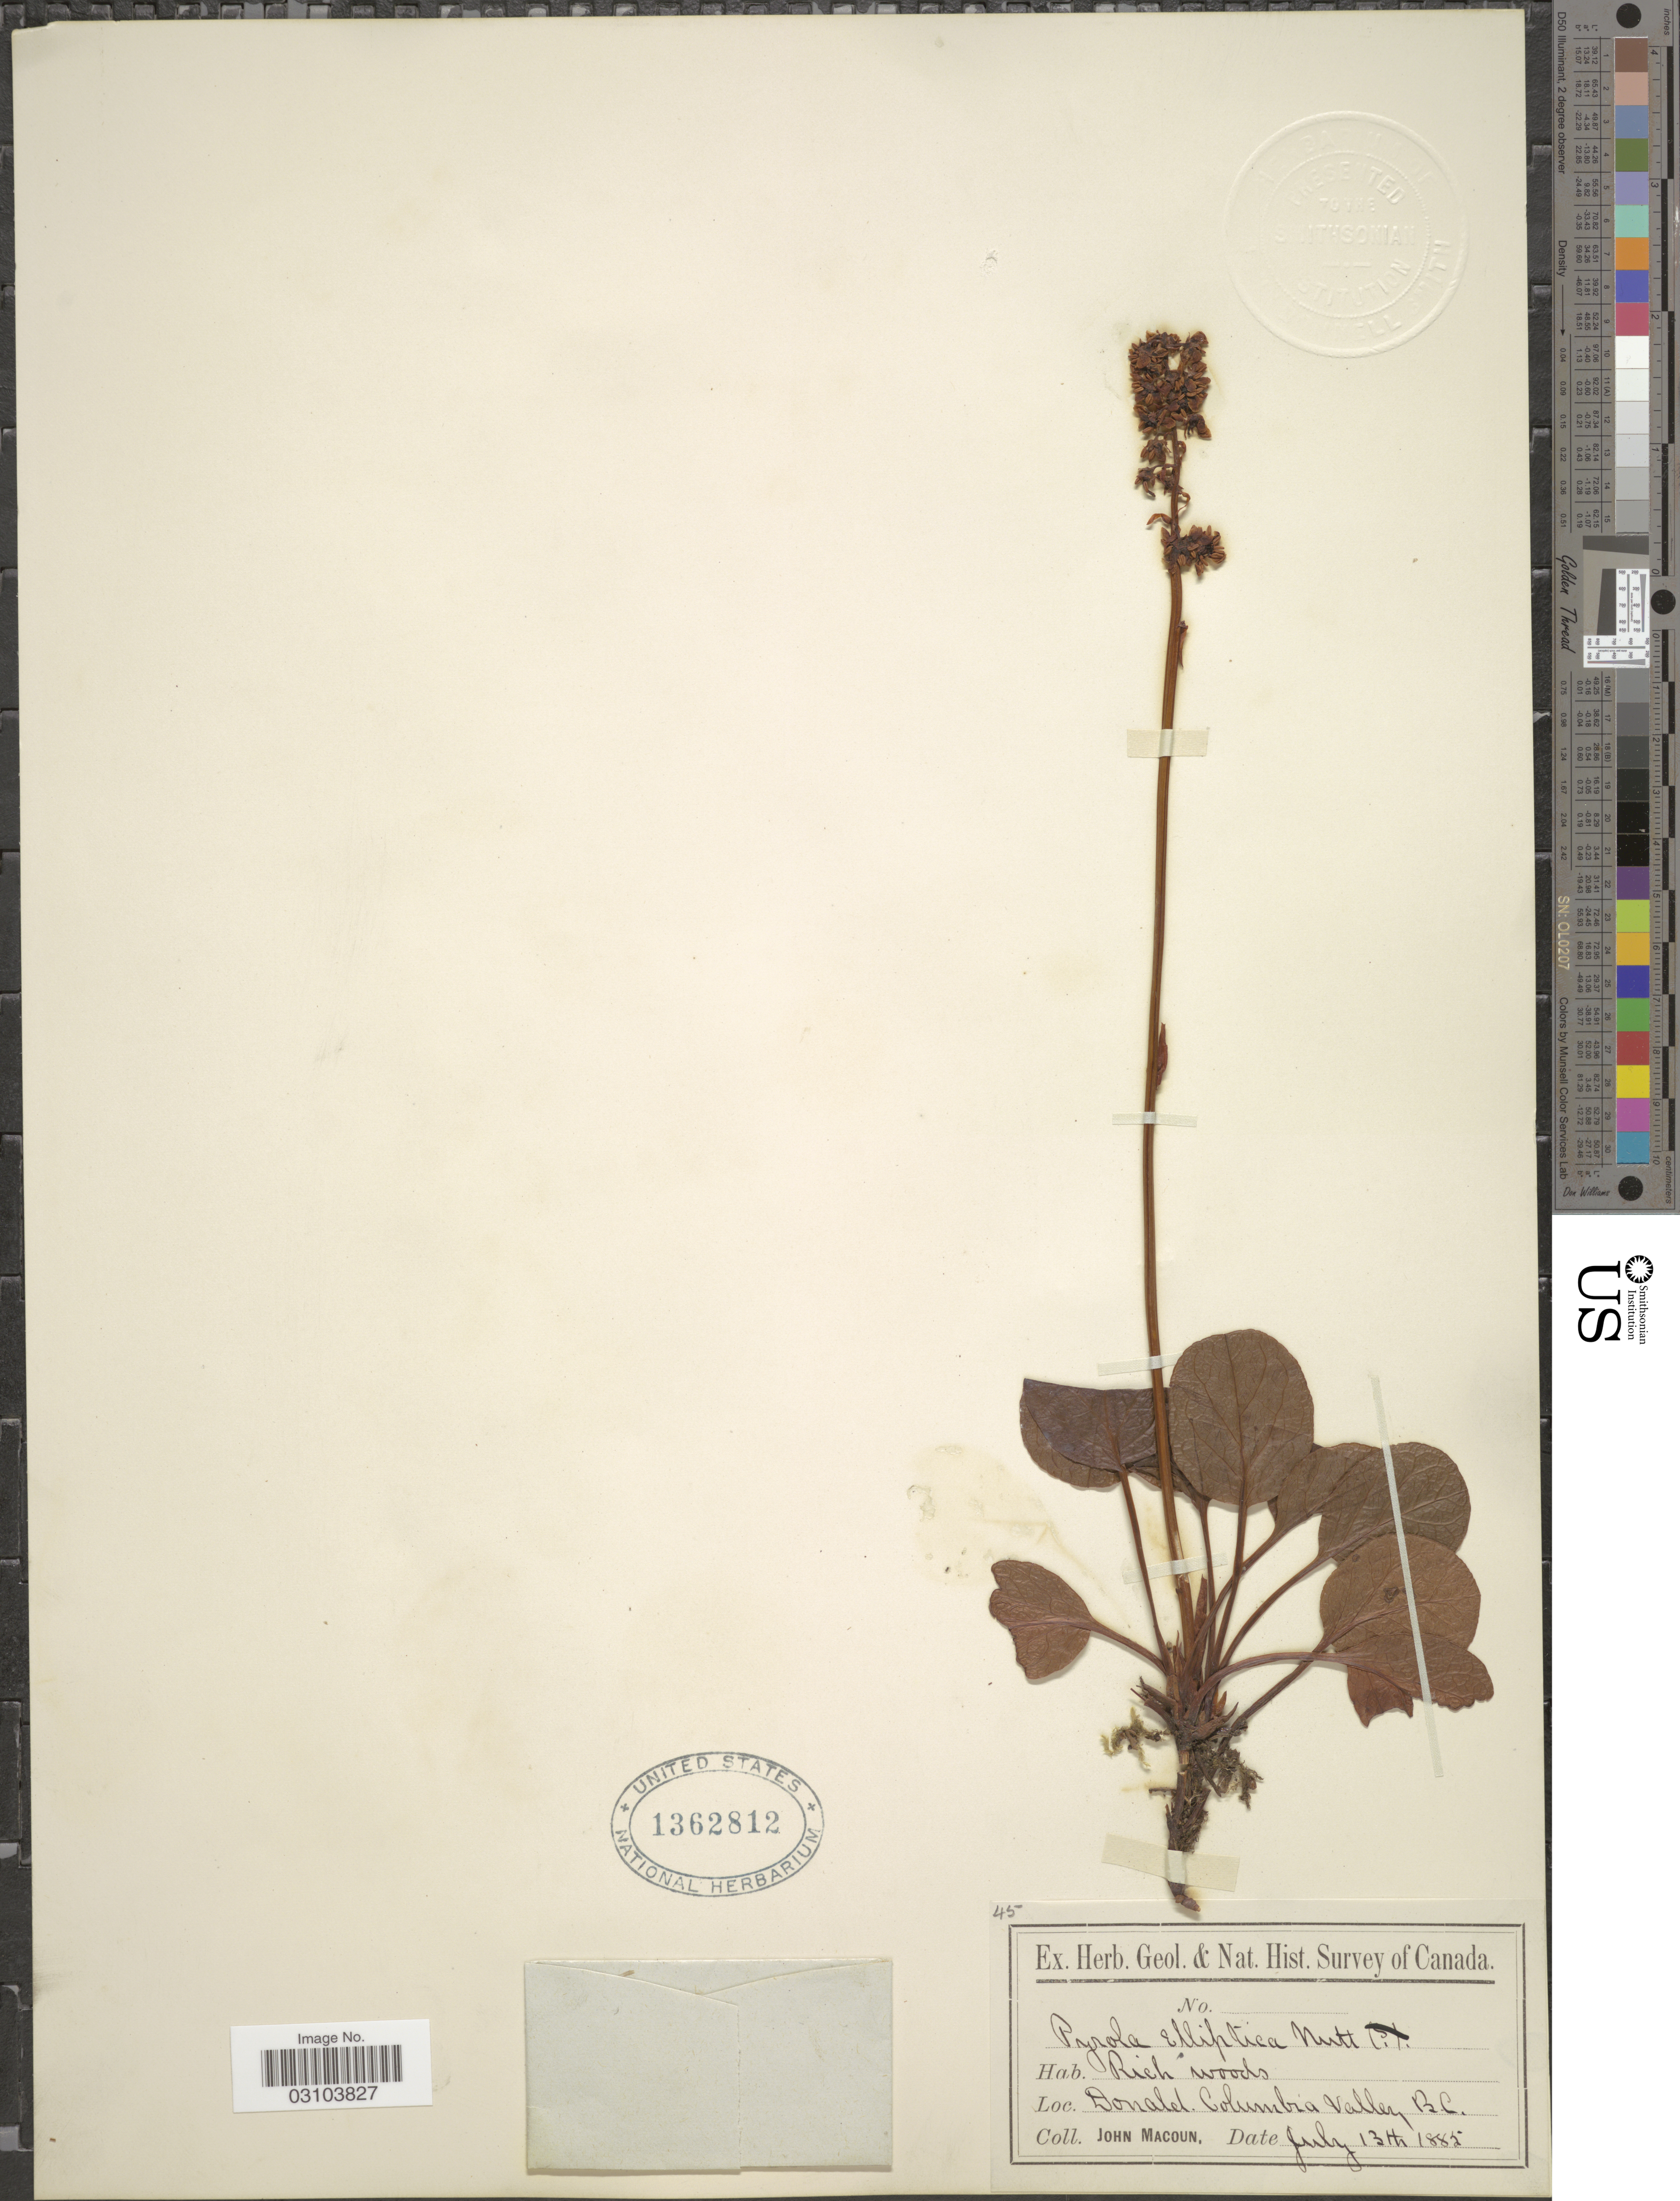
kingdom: Plantae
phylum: Tracheophyta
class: Magnoliopsida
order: Ericales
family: Ericaceae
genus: Pyrola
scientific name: Pyrola elliptica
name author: Nutt.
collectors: J. Macoun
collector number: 45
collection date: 1885-07-13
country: Canada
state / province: British Columbia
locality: Donald. Columbia Valley B. C.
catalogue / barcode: US 1362812